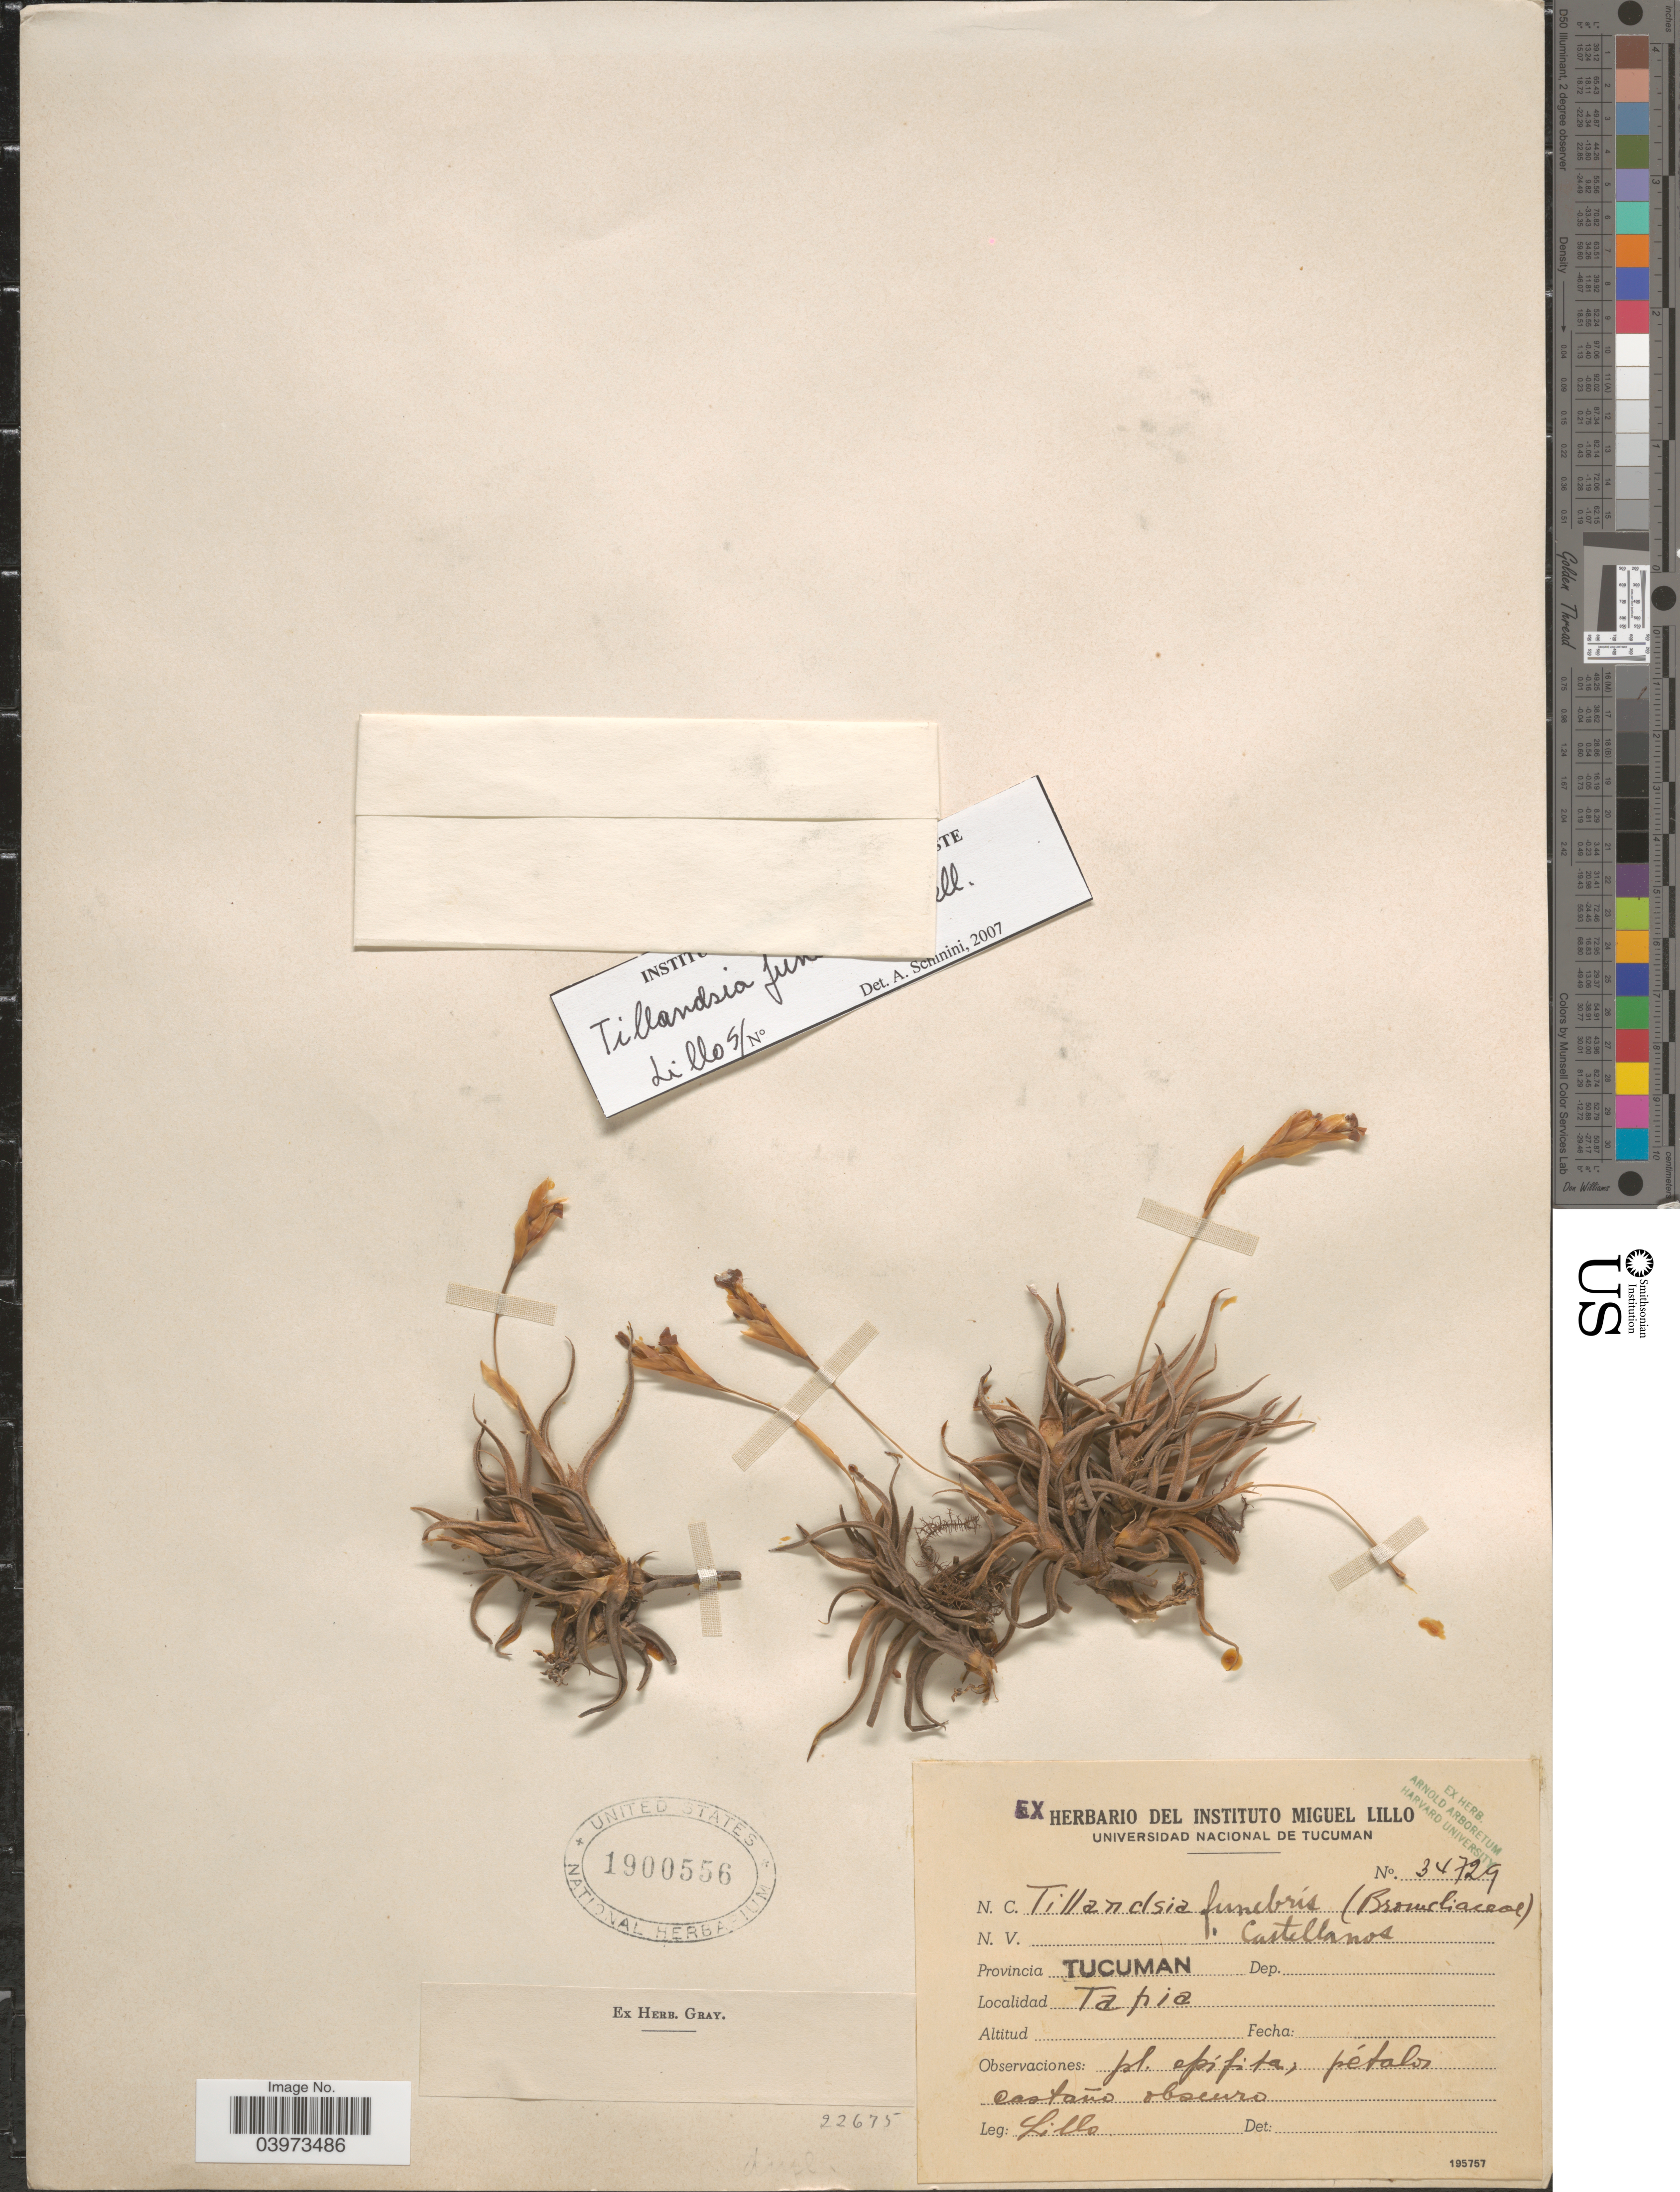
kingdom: Plantae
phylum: Tracheophyta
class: Liliopsida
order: Poales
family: Bromeliaceae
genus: Tillandsia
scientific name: Tillandsia funebris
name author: A. Cast.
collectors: M. Lillo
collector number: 34729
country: Argentina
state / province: Tucuman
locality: Tapia.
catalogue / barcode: US 1900556